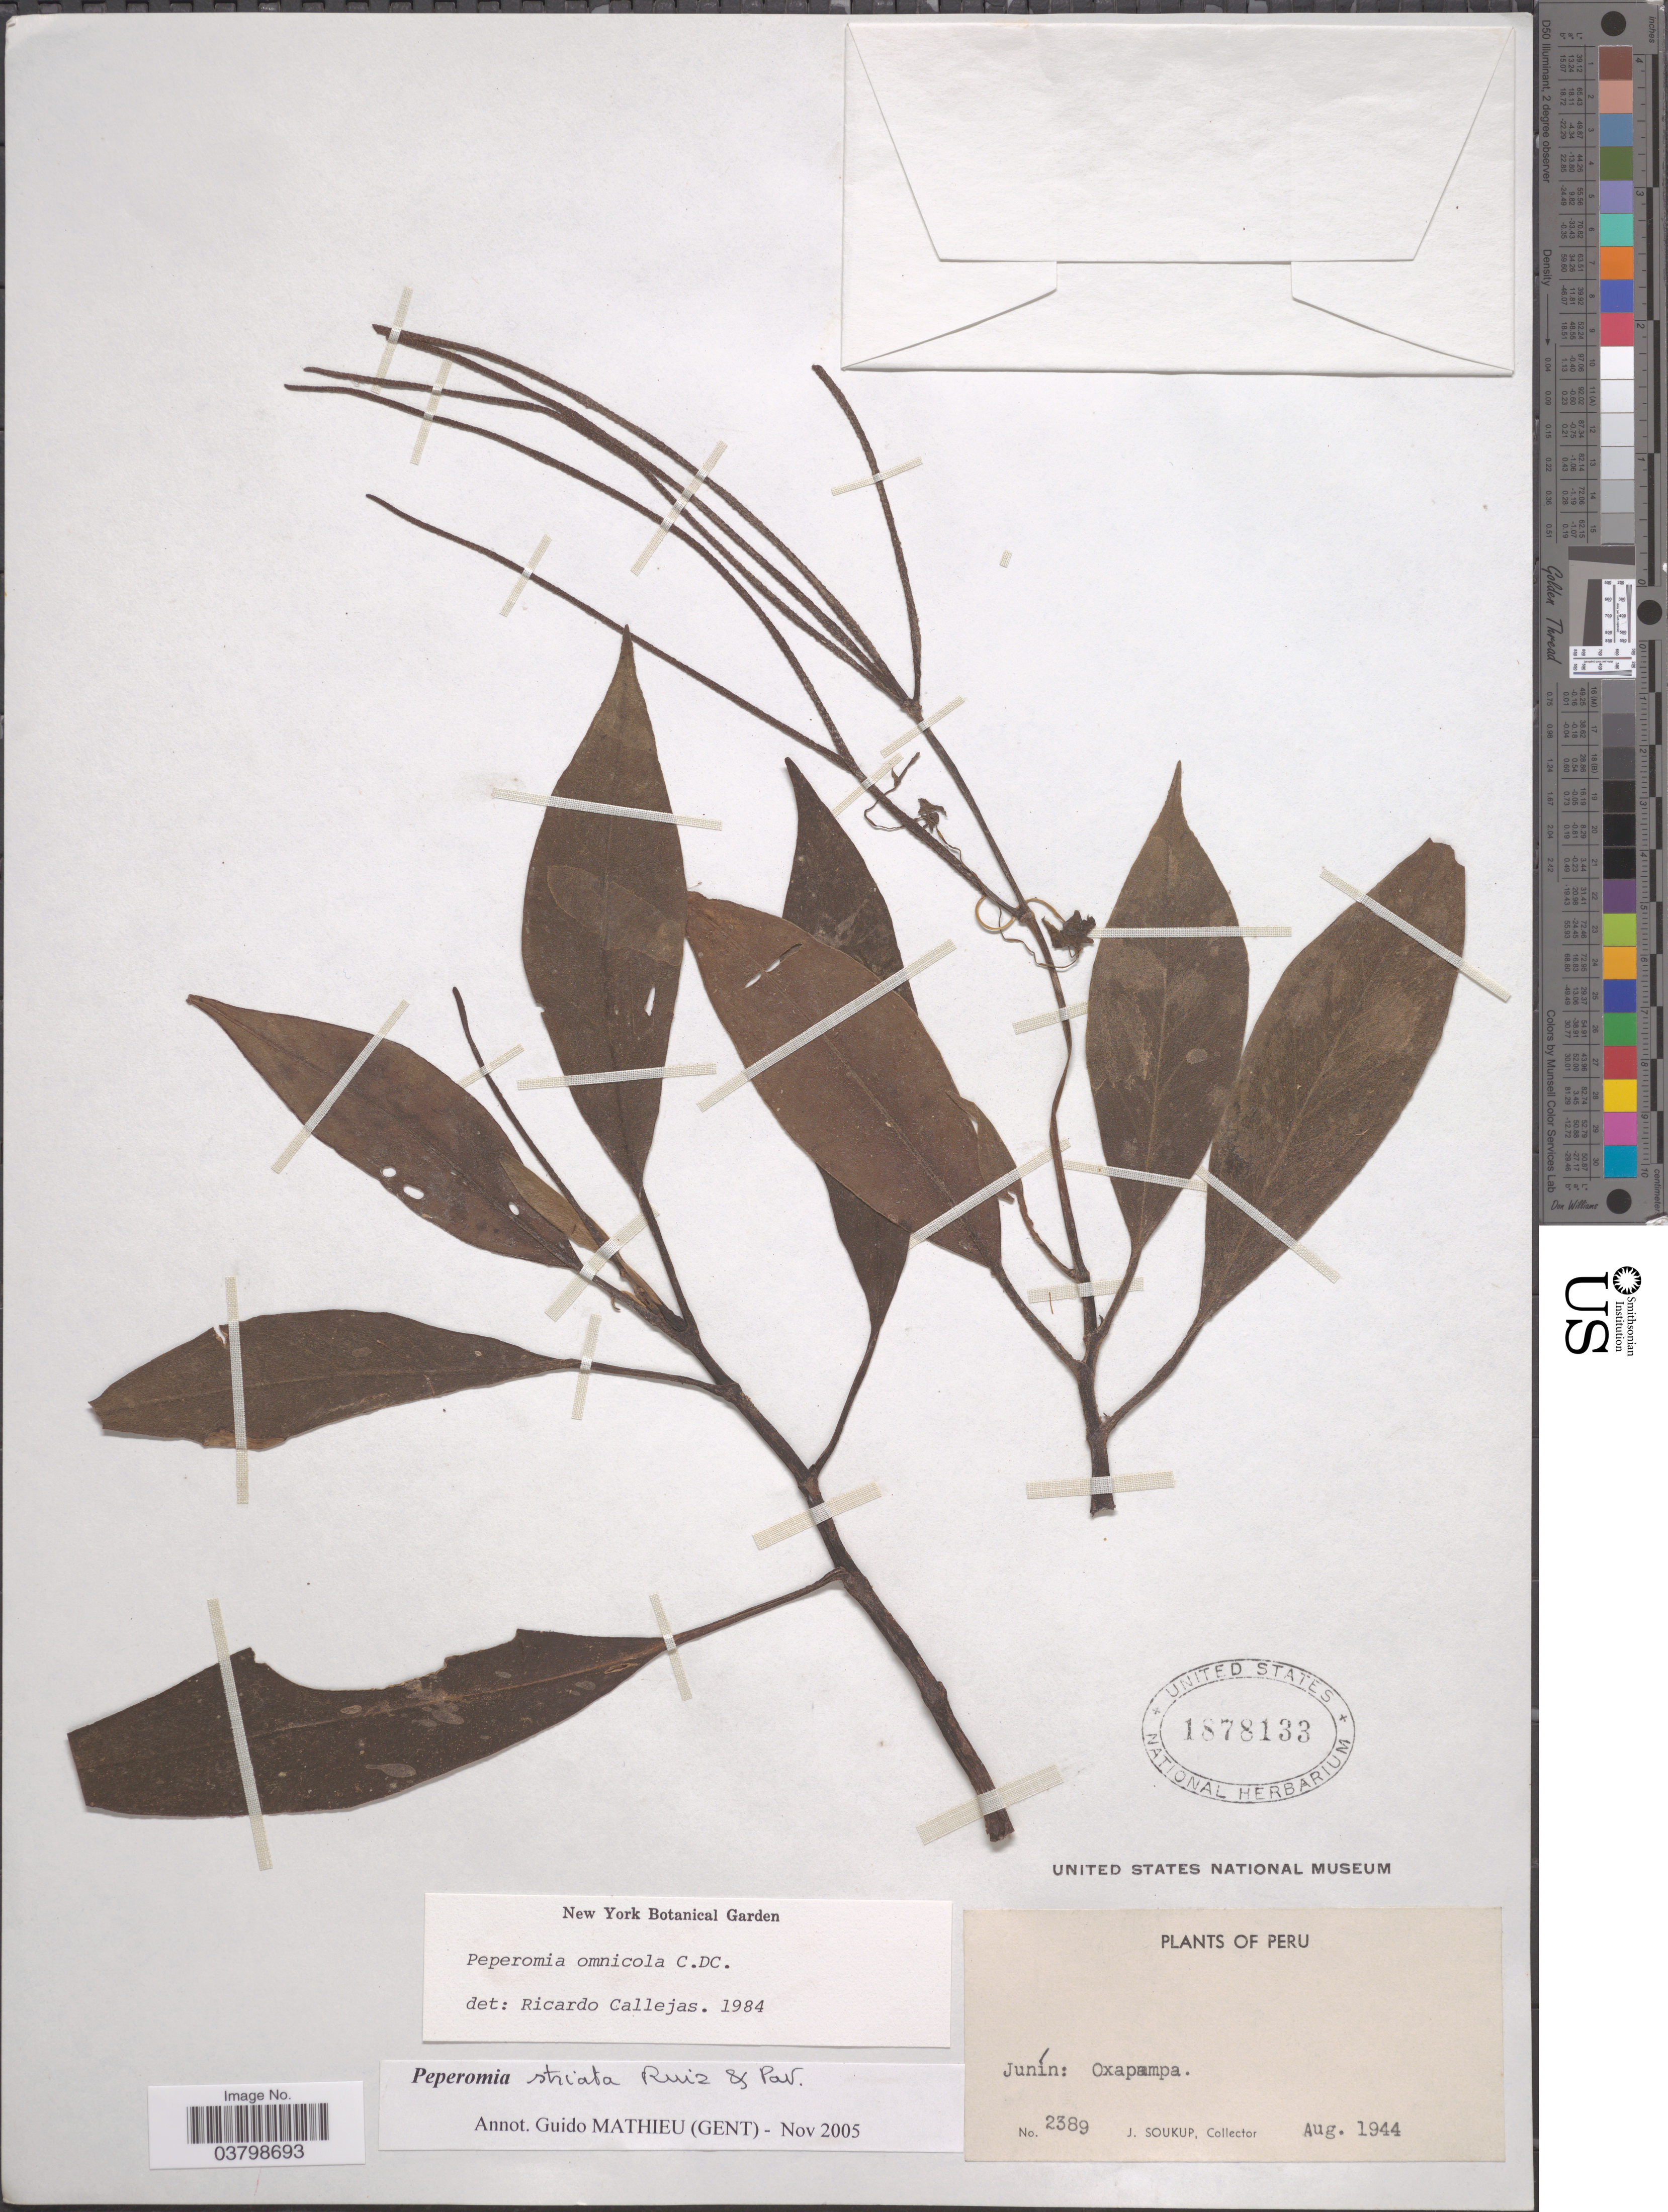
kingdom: Plantae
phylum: Tracheophyta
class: Magnoliopsida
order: Piperales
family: Piperaceae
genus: Peperomia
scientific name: Peperomia striata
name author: Ruiz & Pav.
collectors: J. Soukup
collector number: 2389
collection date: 1944-08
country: Peru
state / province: Junín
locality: Oxapampa.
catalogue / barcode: US 1878133